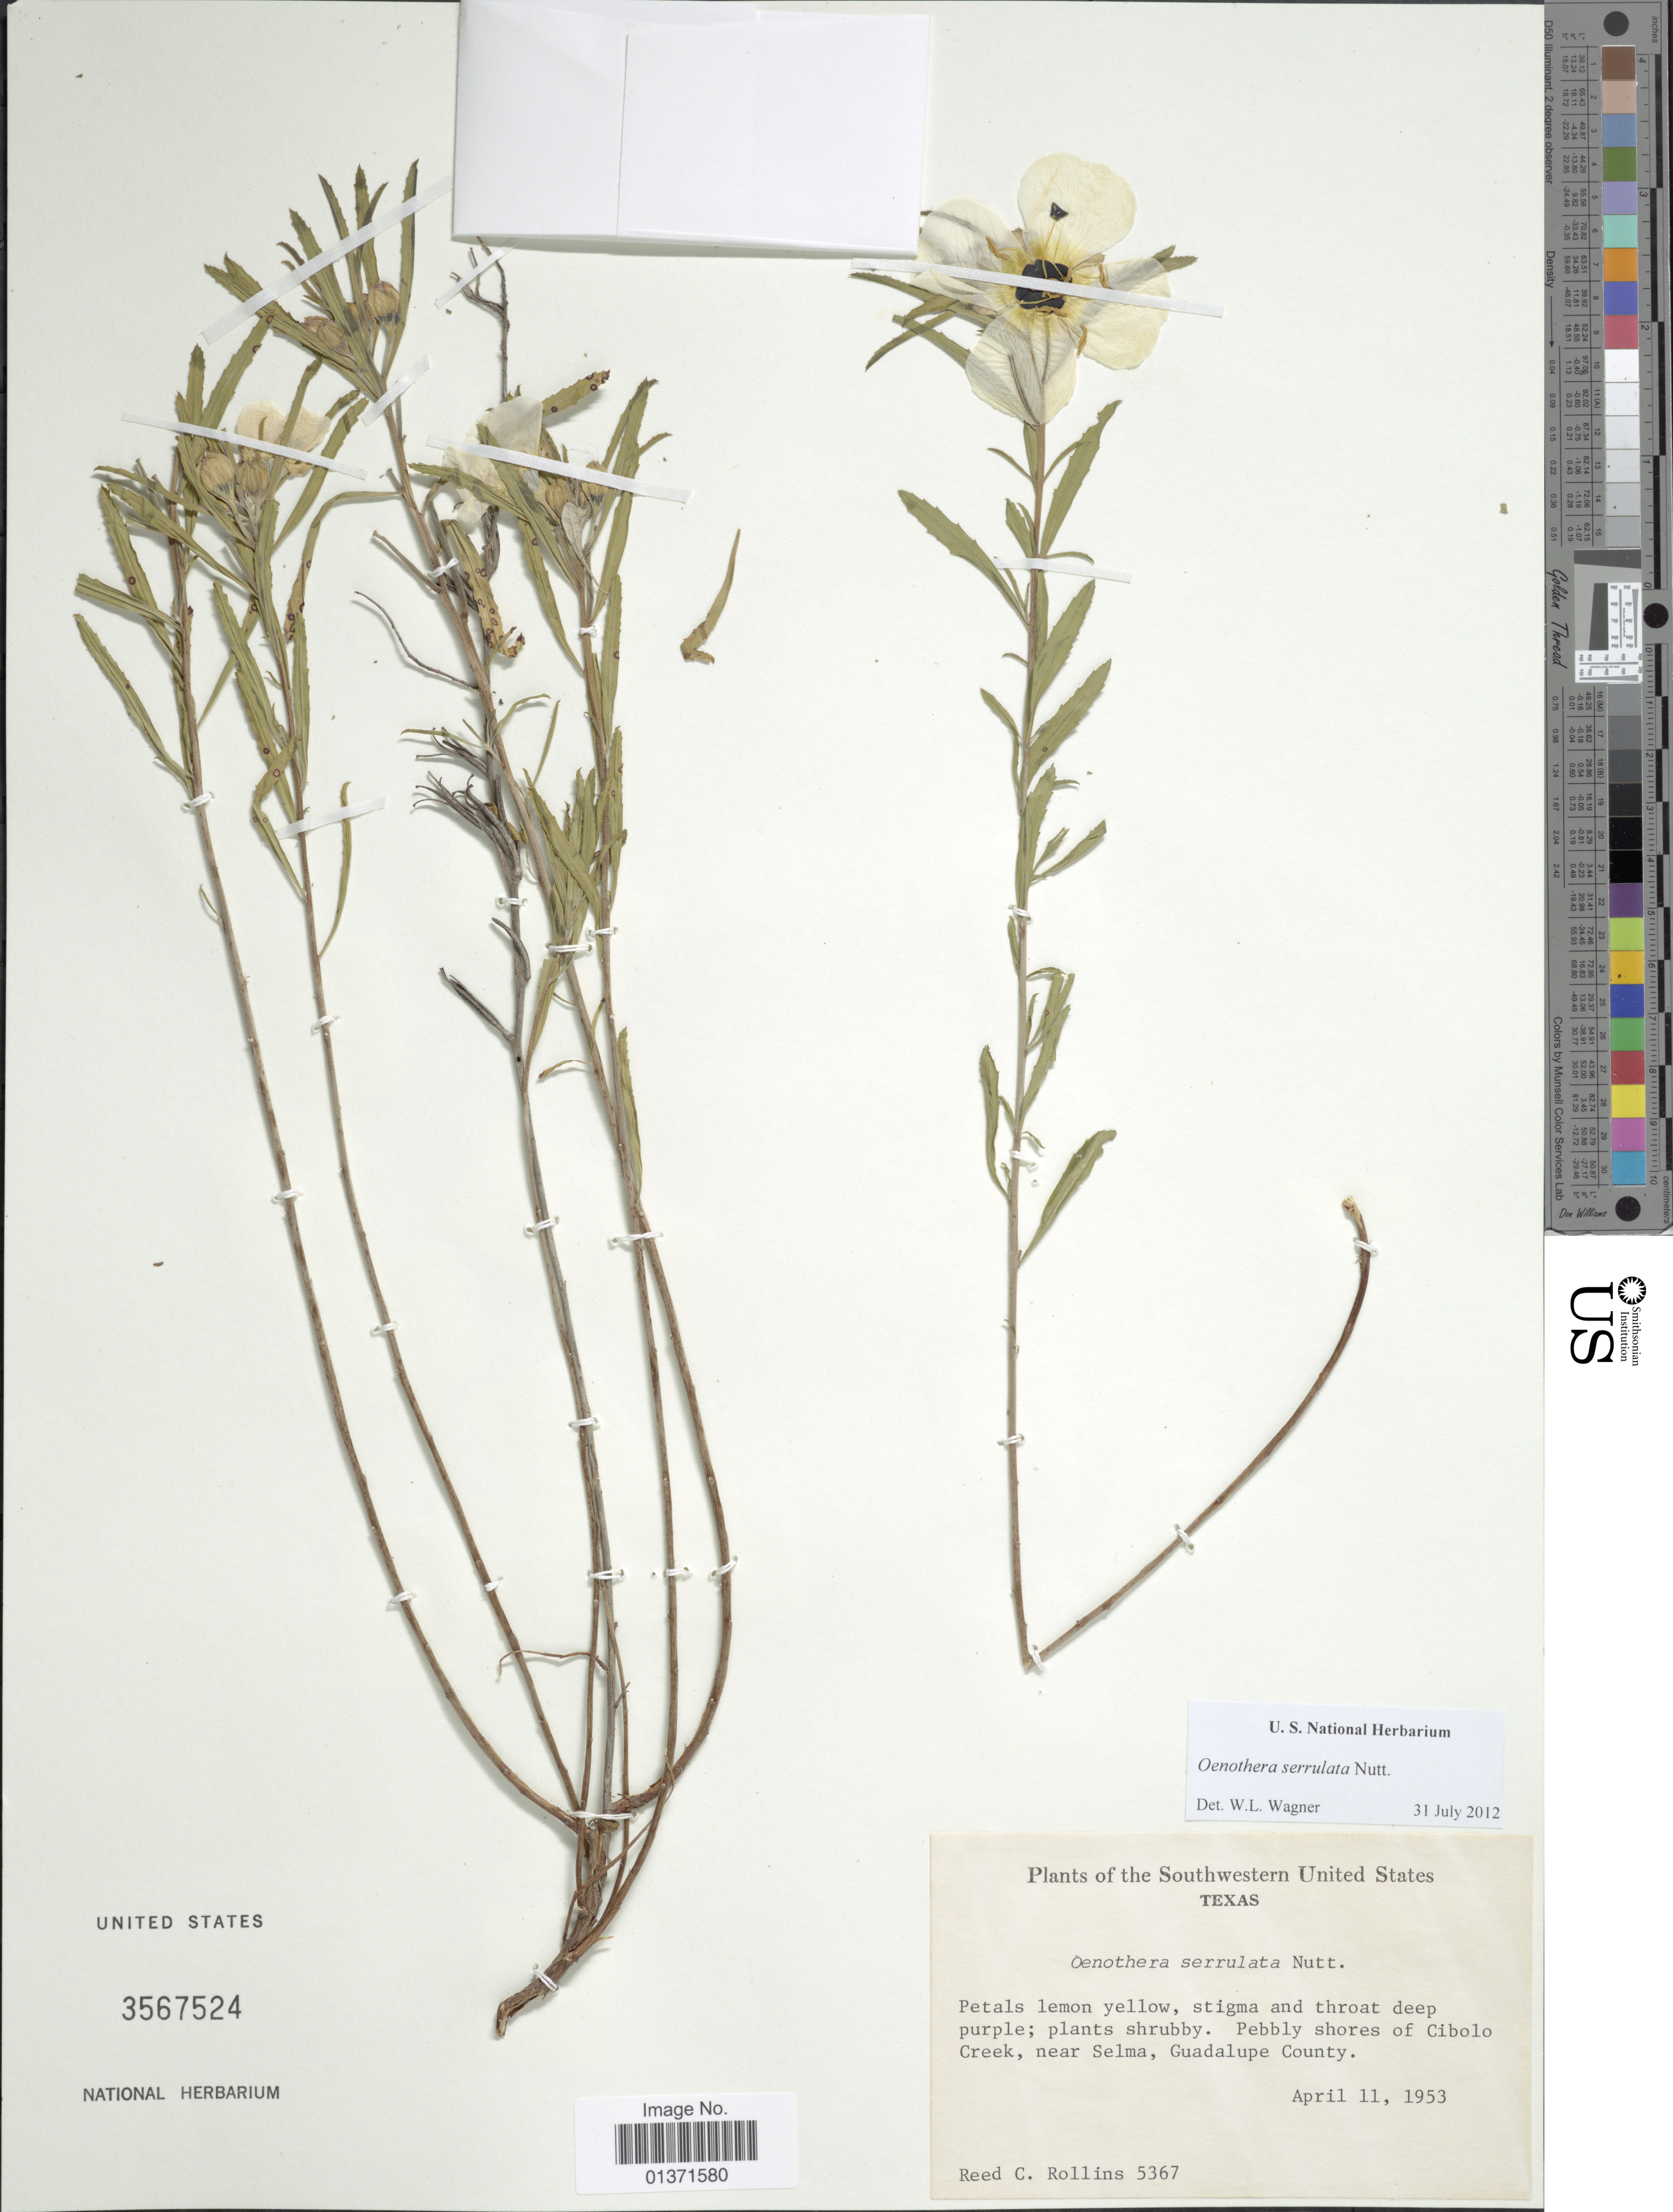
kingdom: Plantae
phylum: Tracheophyta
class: Magnoliopsida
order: Myrtales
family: Onagraceae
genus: Oenothera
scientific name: Oenothera capillifolia subsp. capillifolia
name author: Scheele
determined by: Wagner, W. L., (BOT), Smithsonian Institution - National Museum of Natural History (UNITED STATES)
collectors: R. C. Rollins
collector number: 5367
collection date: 1953-04-11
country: United States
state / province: Texas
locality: Southwestern United States, Pebbly shores of Cibolo Creek, near Selma, Guadalupe County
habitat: pebbly shores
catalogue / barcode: US 3567524